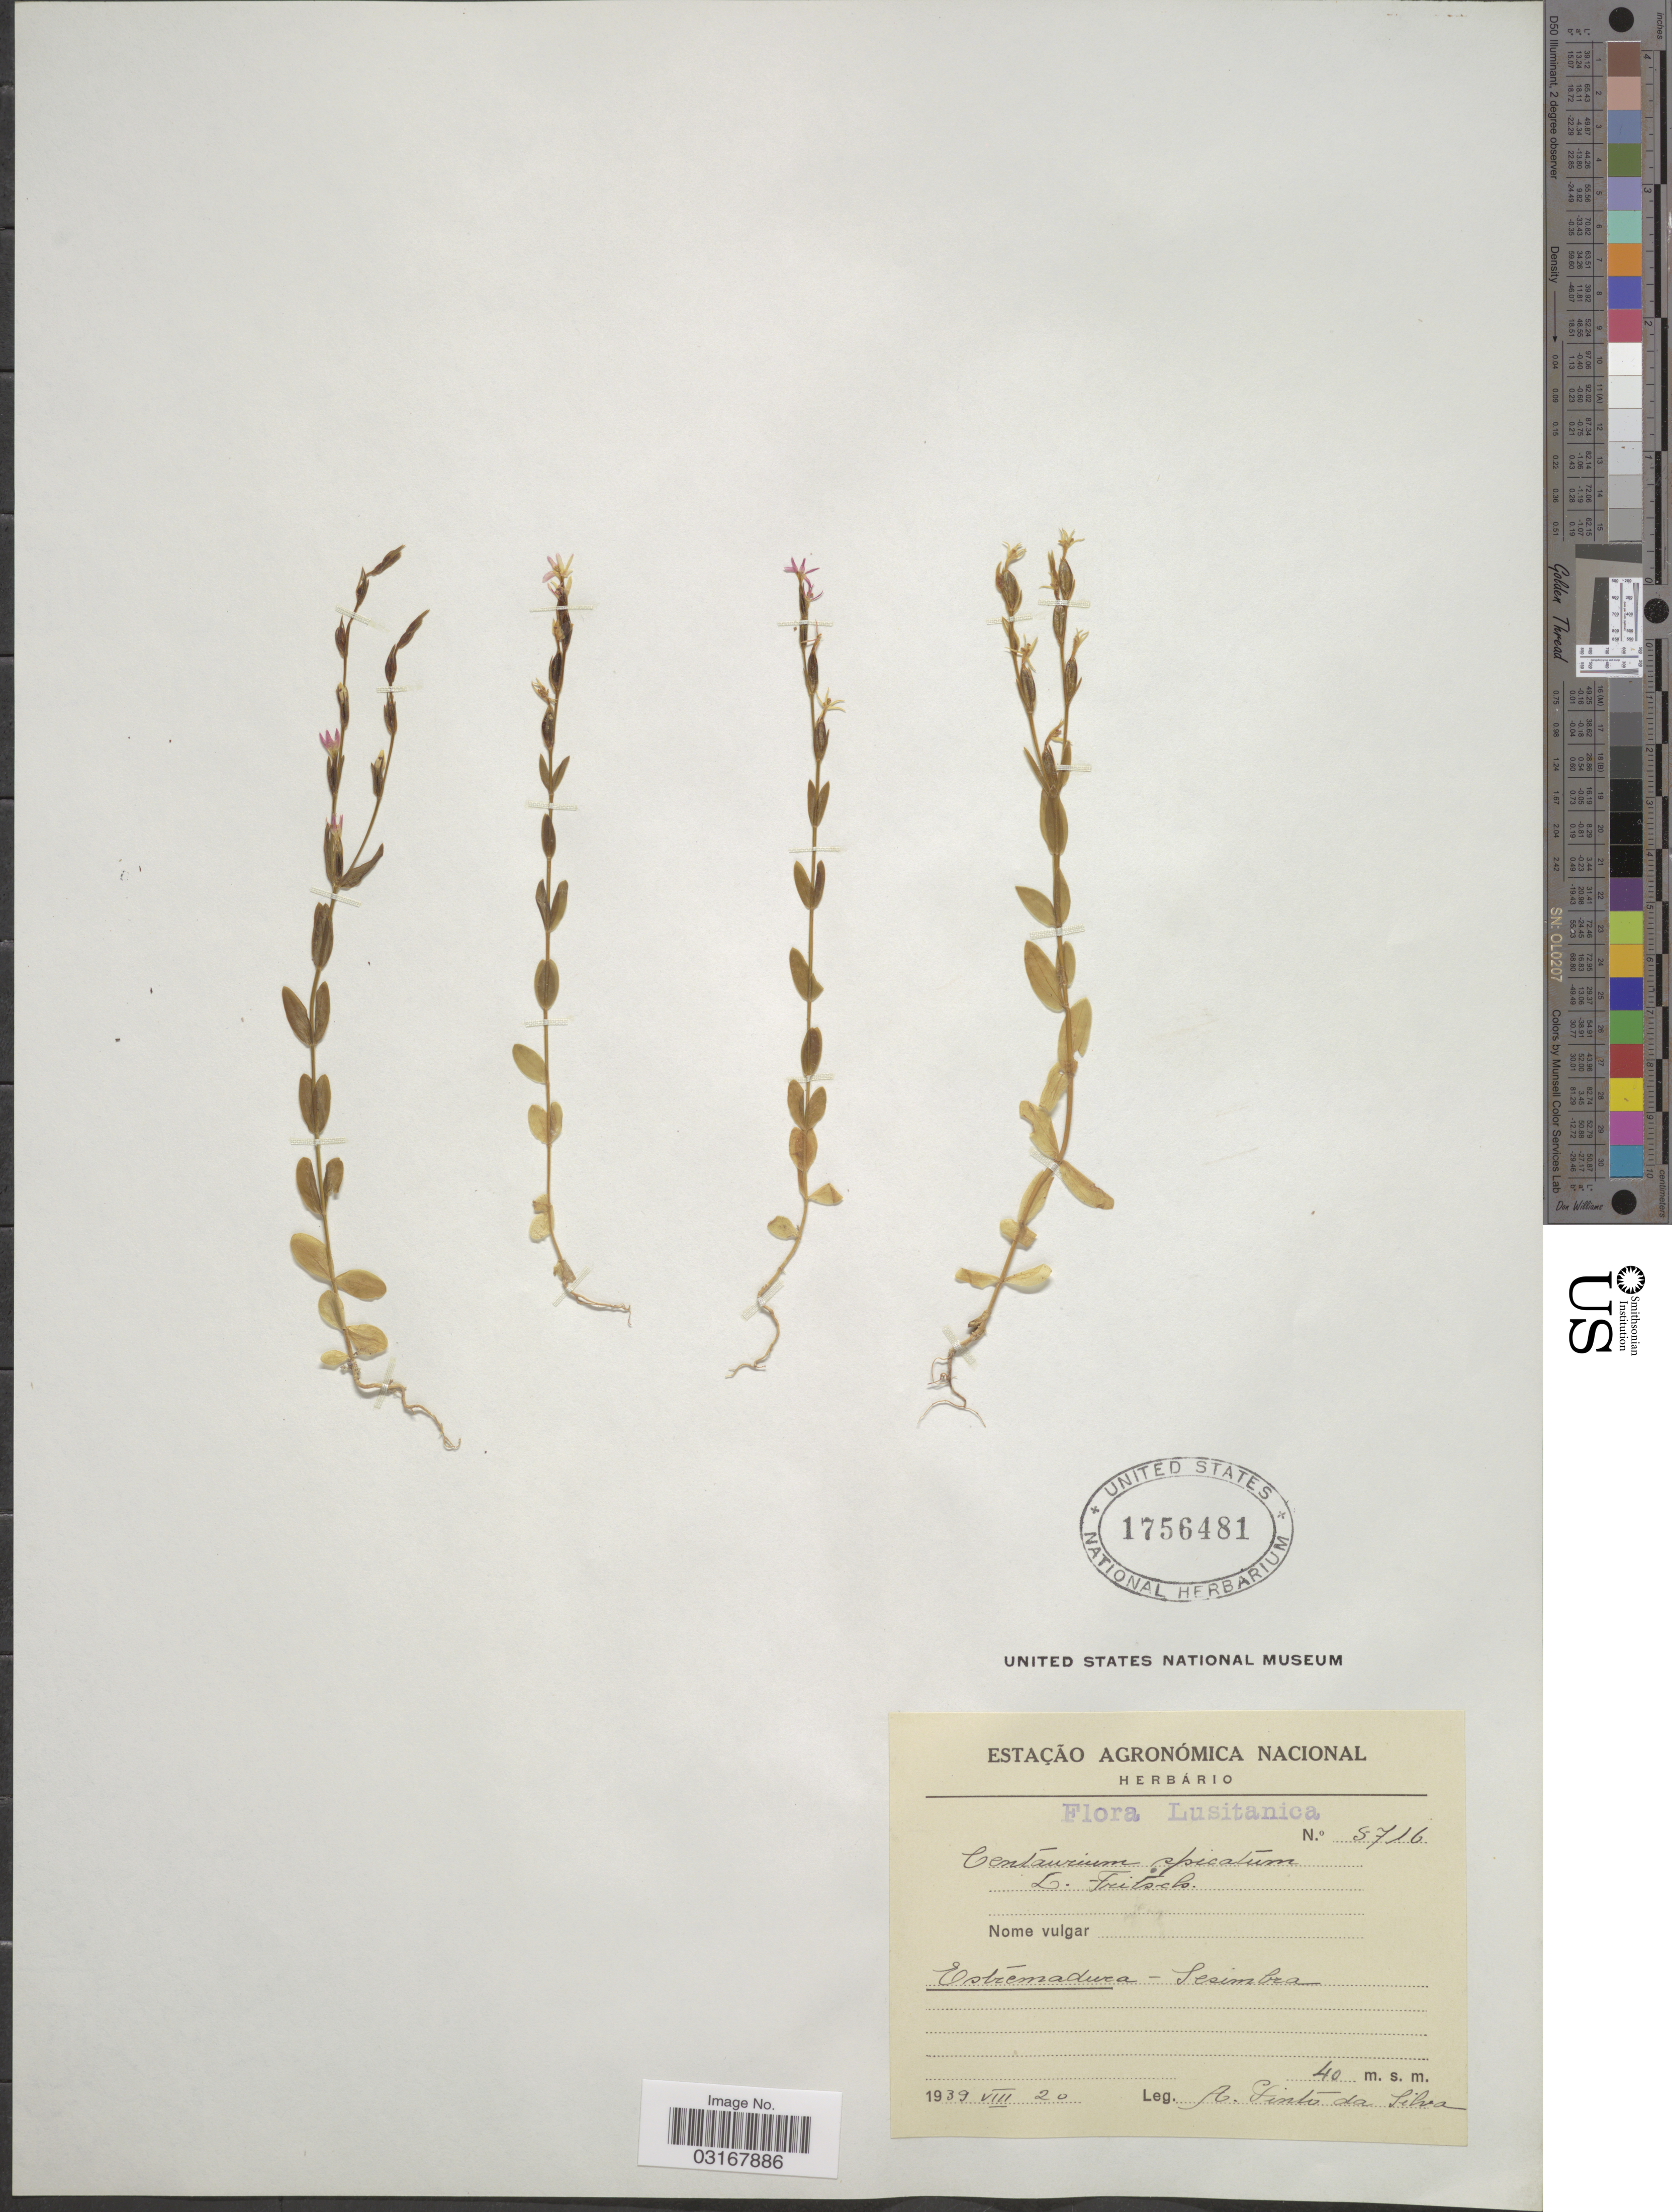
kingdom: Plantae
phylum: Tracheophyta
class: Magnoliopsida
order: Gentianales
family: Gentianaceae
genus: Centaurium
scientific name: Centaurium spicatum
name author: (L.) Fritsch ex Janch.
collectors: A. Sinto da Silva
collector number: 5716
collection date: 1939-08-20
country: Portugal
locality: Estrémadura - Sesimbra.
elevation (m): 40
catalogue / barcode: US 1756481